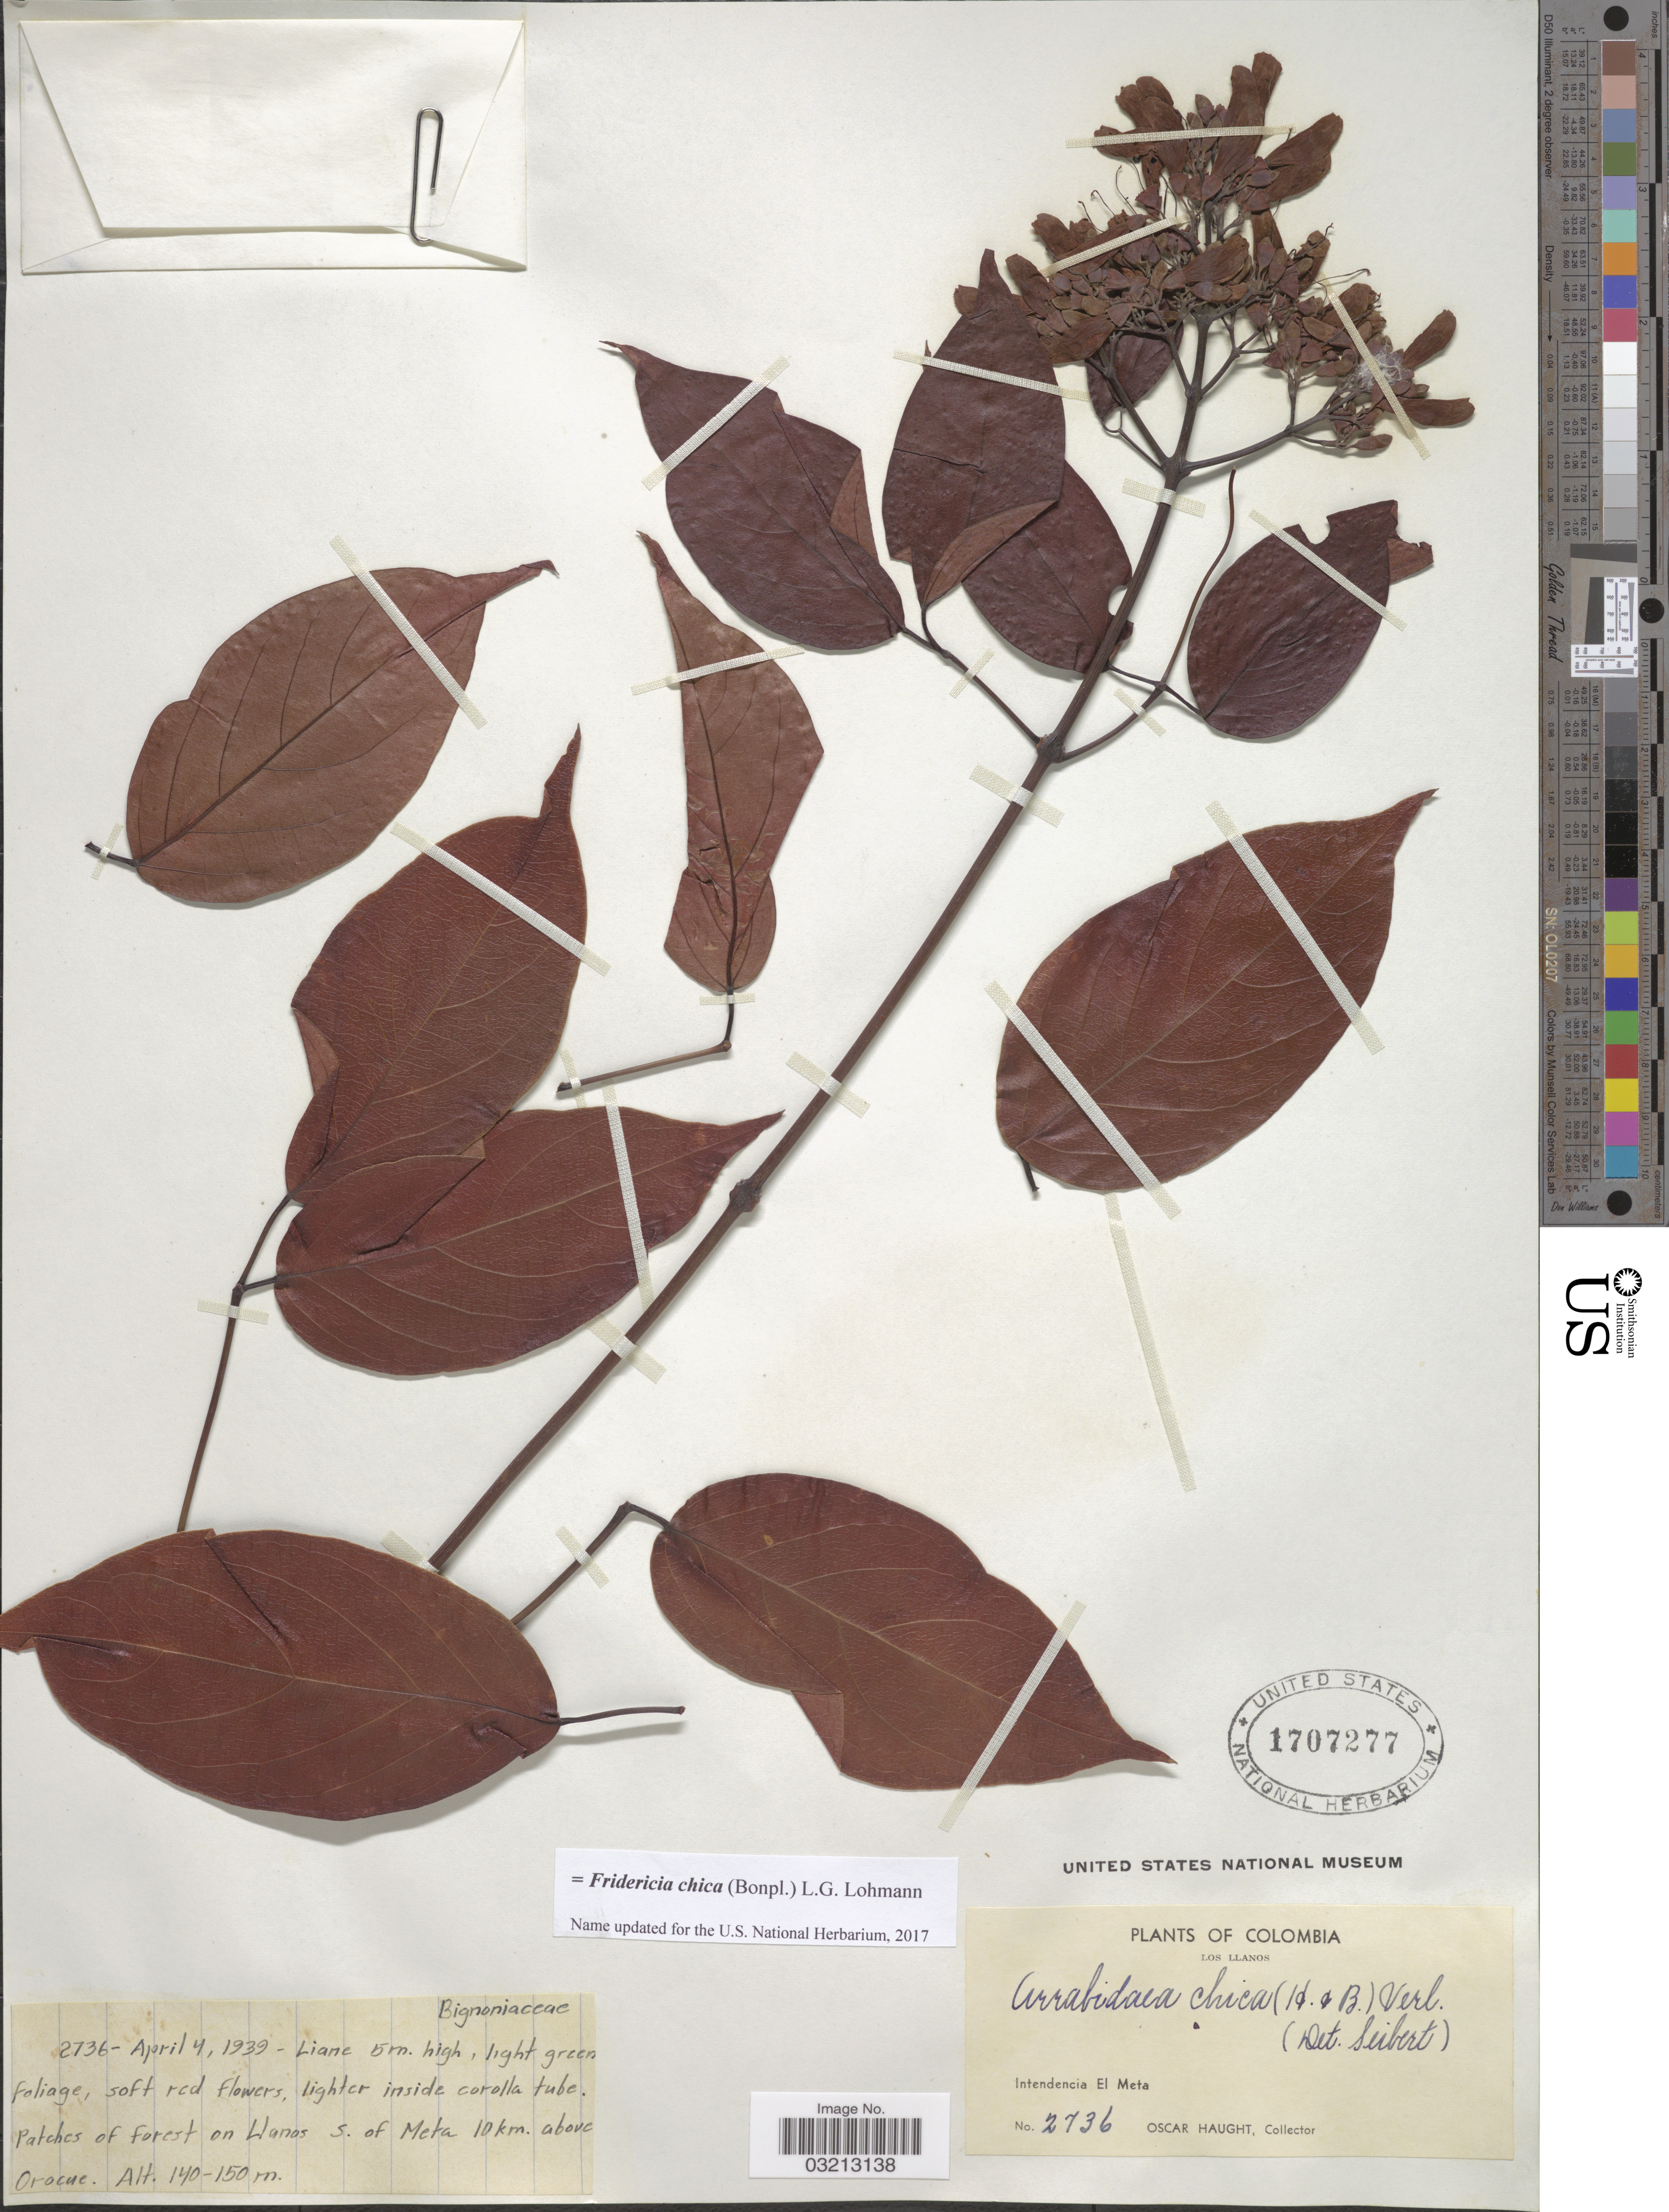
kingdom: Plantae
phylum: Tracheophyta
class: Magnoliopsida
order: Lamiales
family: Bignoniaceae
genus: Fridericia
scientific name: Fridericia chica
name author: (Bonpl.) L.G. Lohmann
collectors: O. L. Haught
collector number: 2736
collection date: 1939-04-04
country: Colombia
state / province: Meta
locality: Los Llanos. Intendencia El Meta. S. of Meta 10 km. above Orocue.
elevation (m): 140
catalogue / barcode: US 1707277